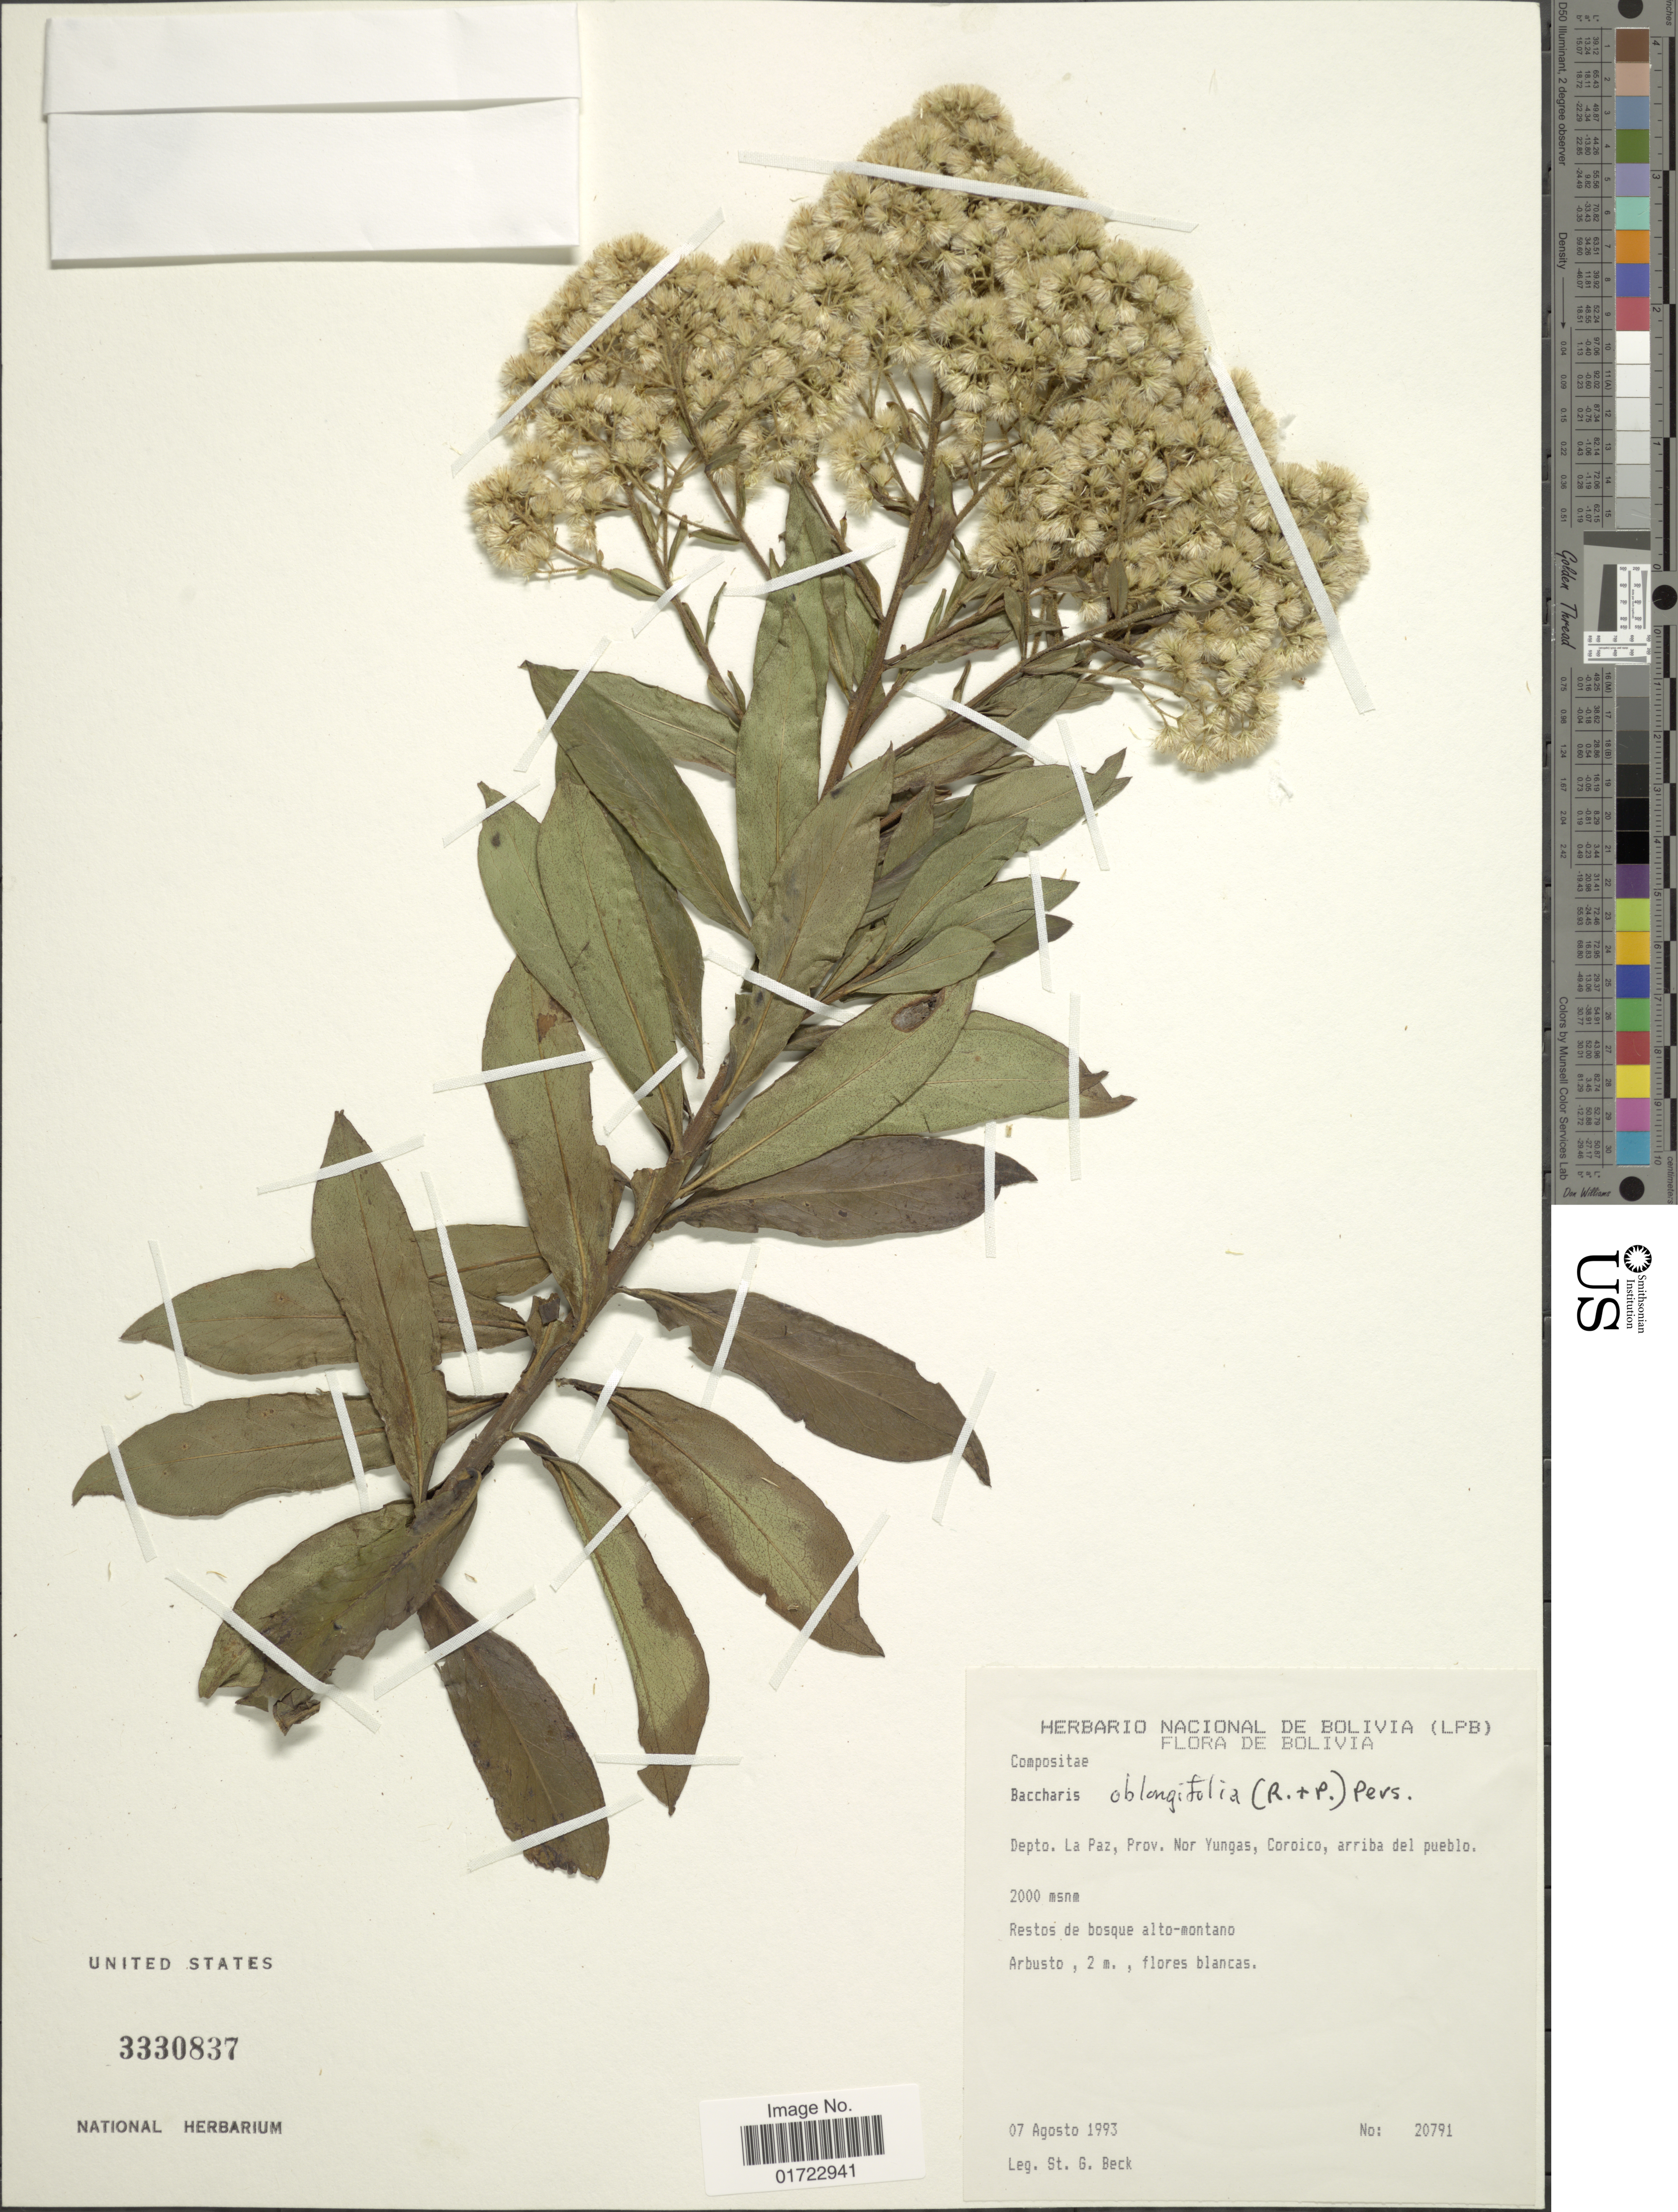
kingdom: Plantae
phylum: Tracheophyta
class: Magnoliopsida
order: Asterales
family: Asteraceae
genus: Baccharis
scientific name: Baccharis oblongifolia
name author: (Ruiz & Pav.) Pers.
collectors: S. G. Beck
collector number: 20791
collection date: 1993-08-07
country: Bolivia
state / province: La Paz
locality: Prov. Nor Yungas, Coroico, arriba del pueblo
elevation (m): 2000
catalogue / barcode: US 3330837